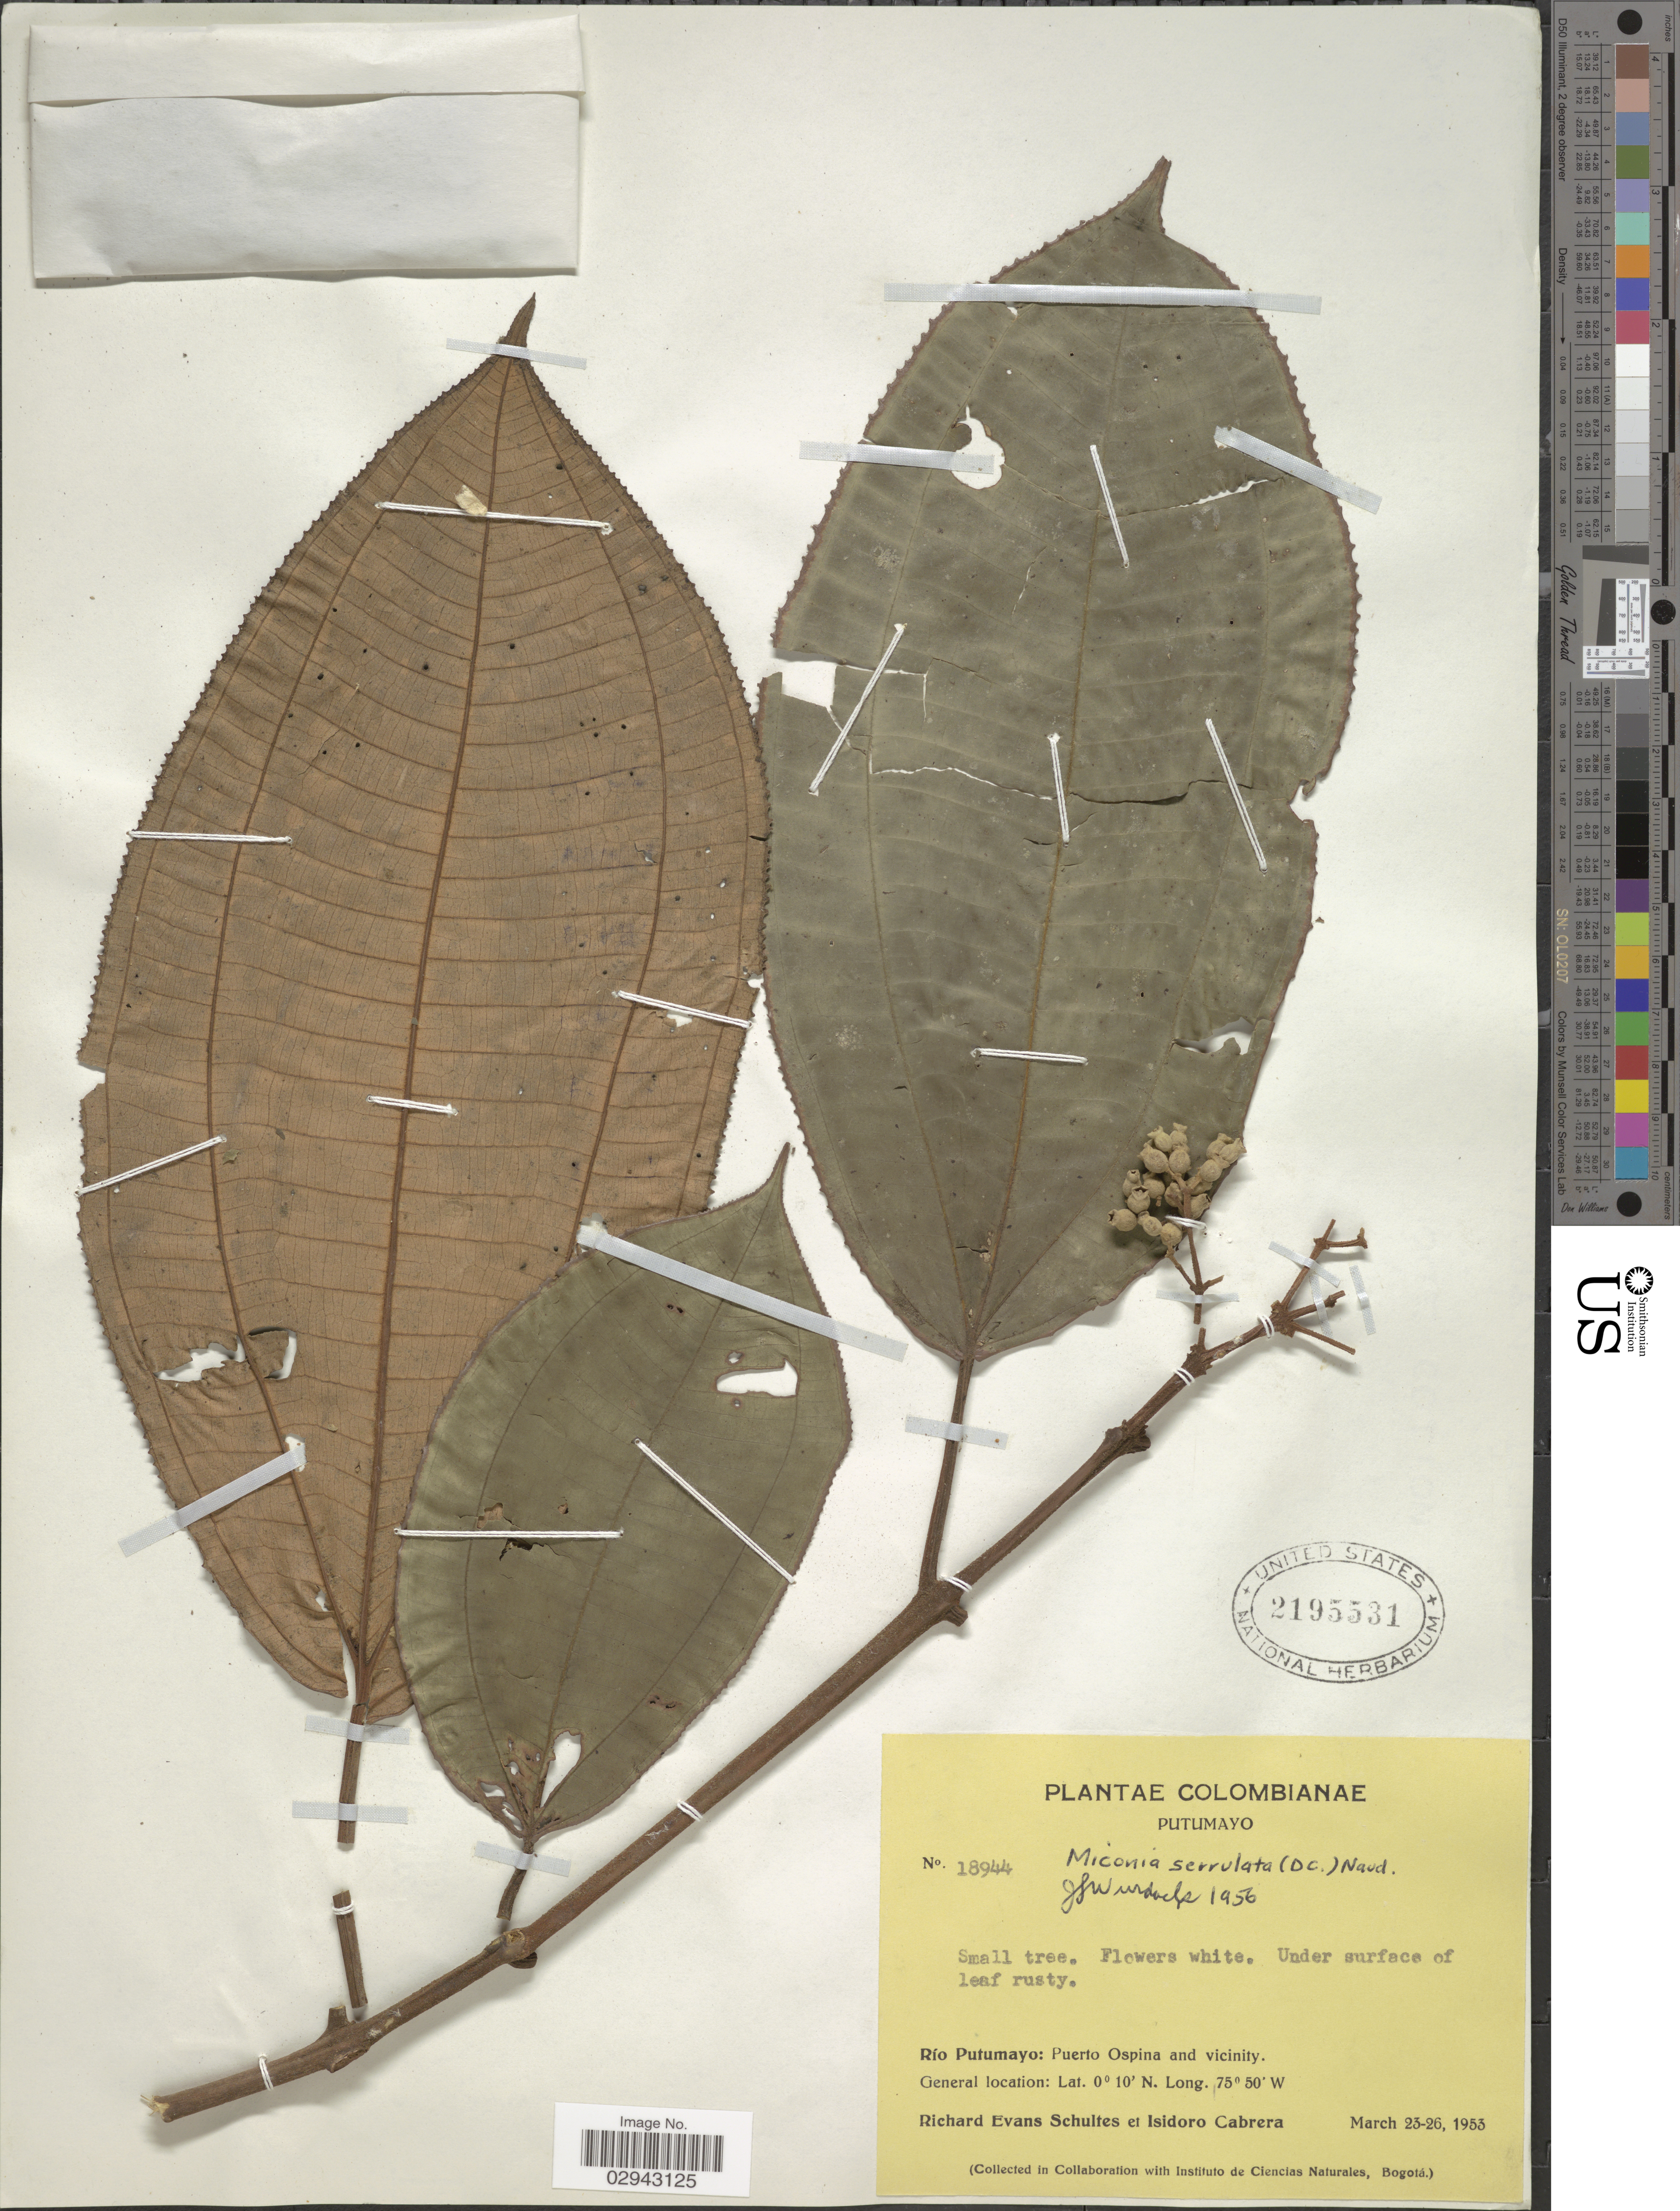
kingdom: Plantae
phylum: Tracheophyta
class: Magnoliopsida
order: Myrtales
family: Melastomataceae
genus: Miconia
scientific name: Miconia serrulata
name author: (DC.) Naudin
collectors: R. E. Schultes & I. Cabrera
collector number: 18944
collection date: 1953-03-23/1953-03-26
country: Colombia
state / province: Putumayo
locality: Río Putumayo: Puerto Ospina and vicinity.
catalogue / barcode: US 2195531